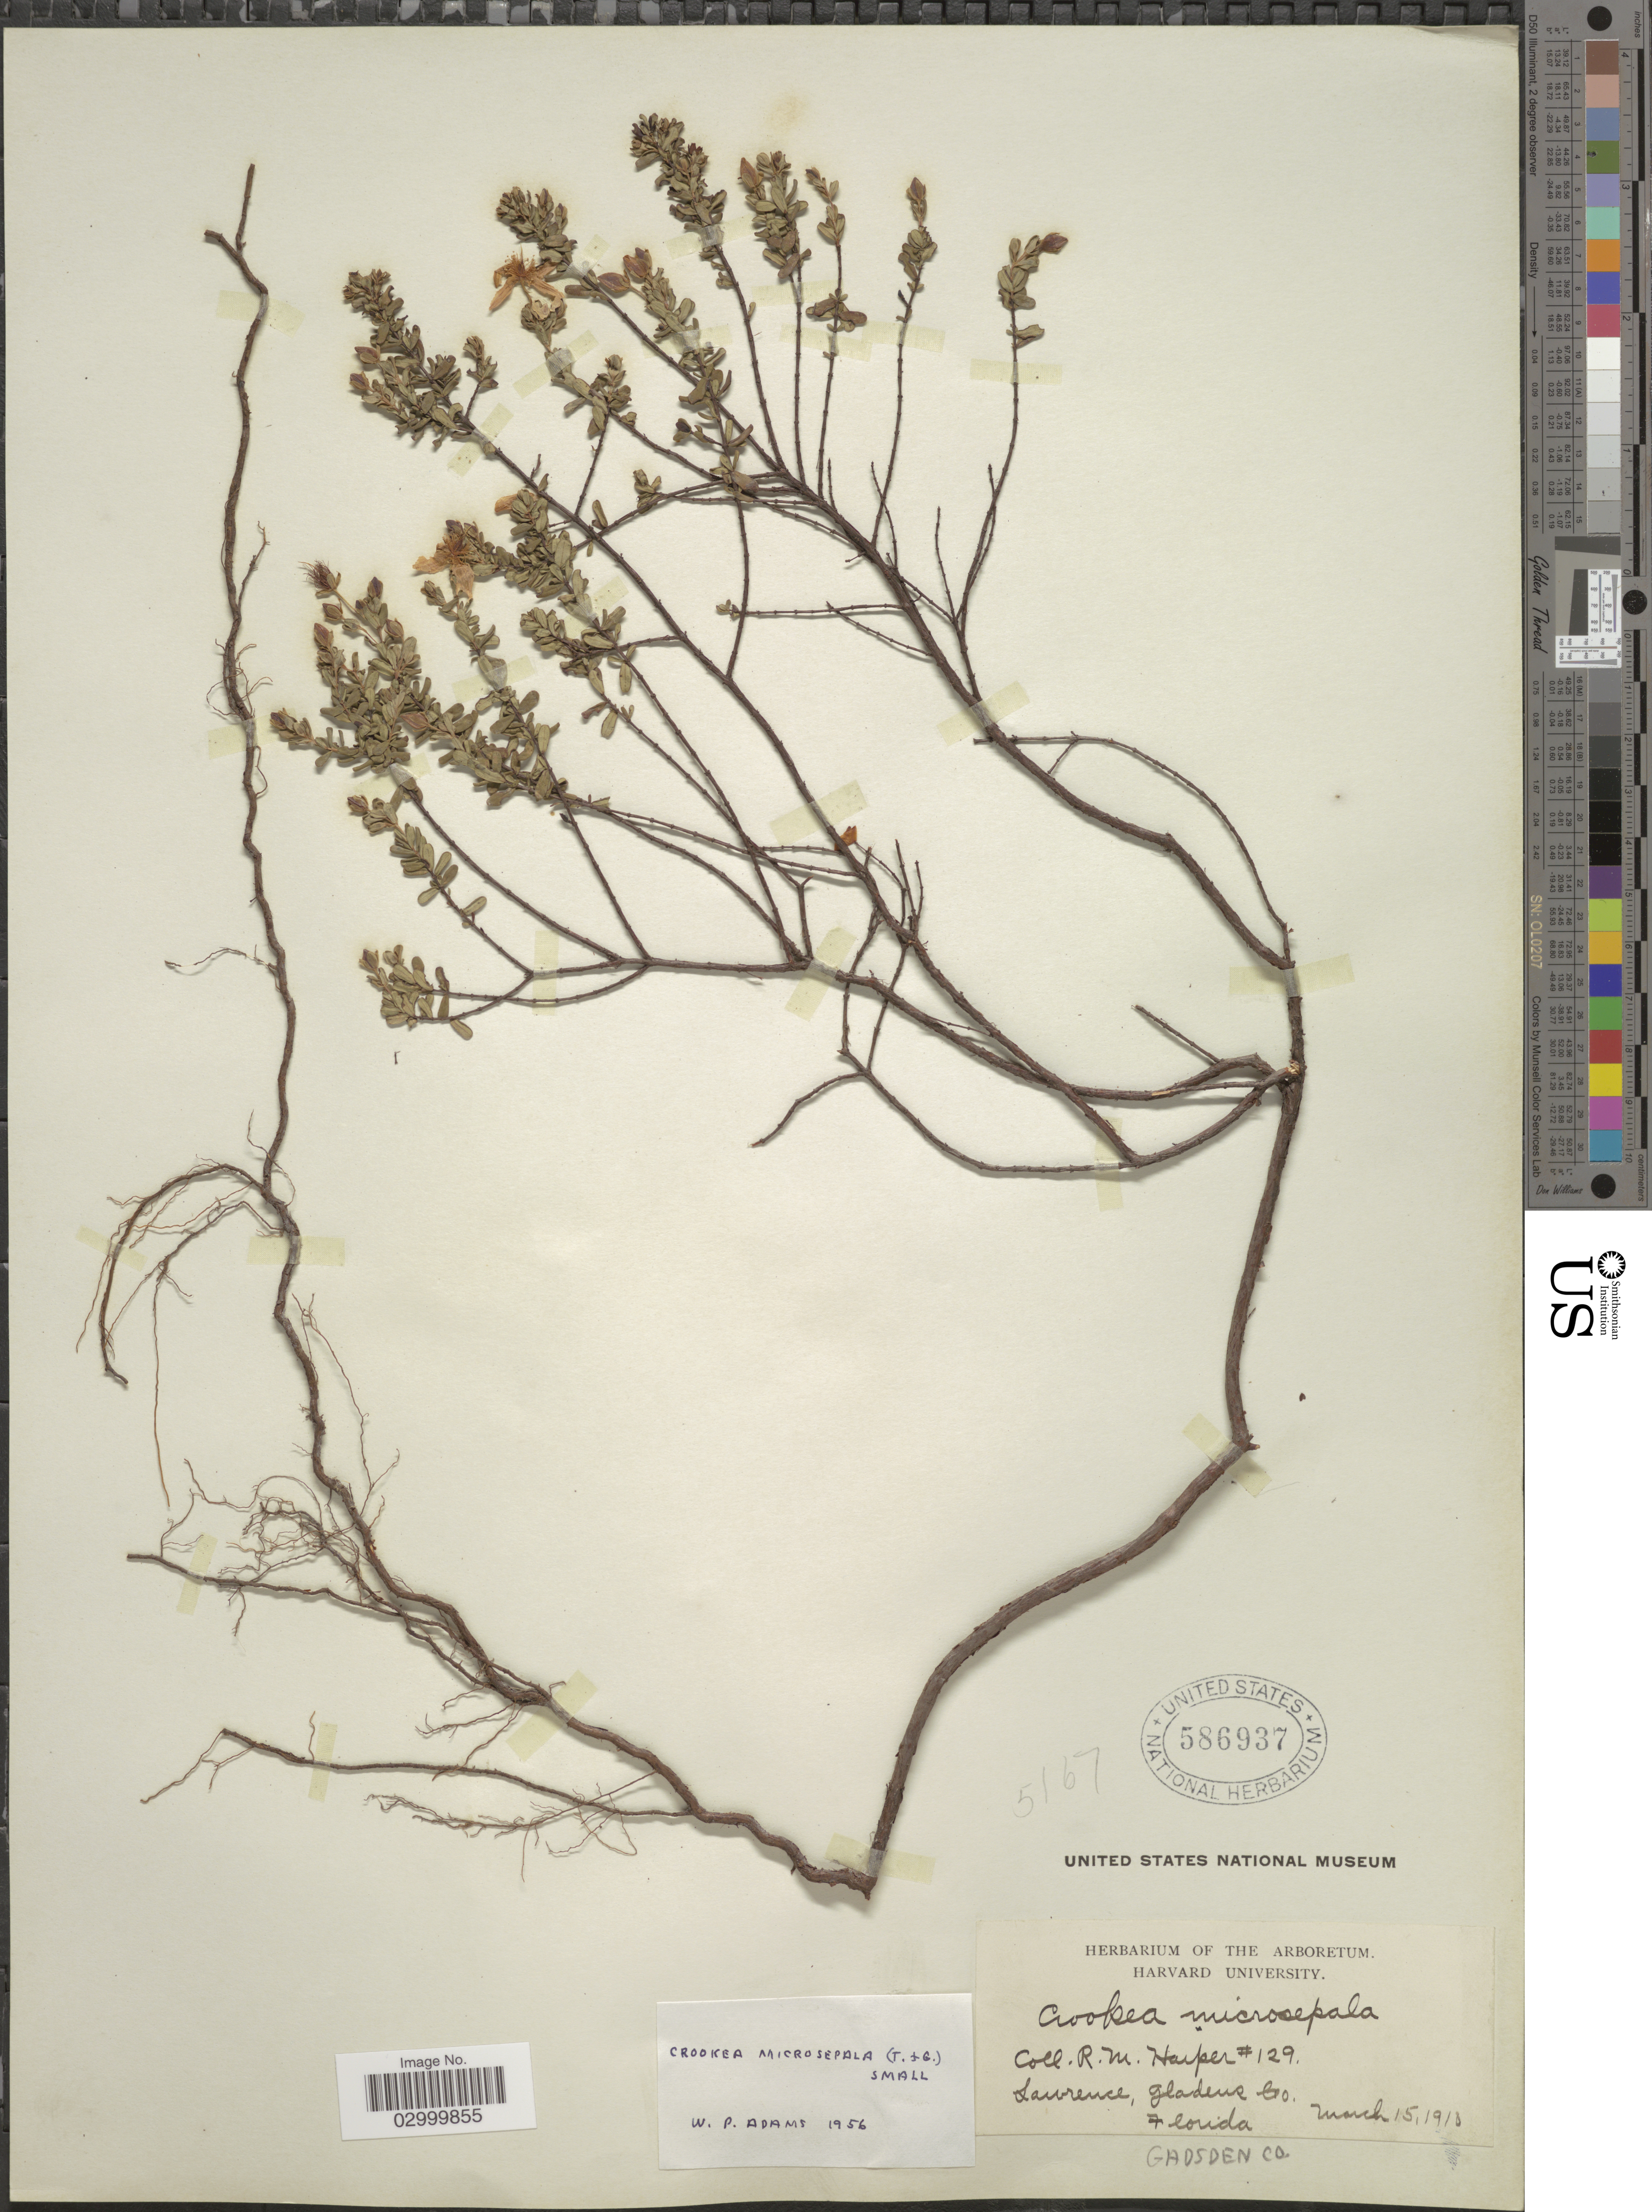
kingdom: Plantae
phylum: Tracheophyta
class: Magnoliopsida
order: Malpighiales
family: Hypericaceae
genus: Hypericum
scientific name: Hypericum microsepalum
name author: (Torr. & A. Gray) A. Gray ex S. Watson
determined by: Strong, Mark T., (BOT), Smithsonian Institution - National Museum of Natural History (UNITED STATES)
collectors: R. Harper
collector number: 129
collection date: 1918-03-15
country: United States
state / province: Florida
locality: Lawrence, Gladeus Co. Gadsden Co.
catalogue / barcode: US 586937